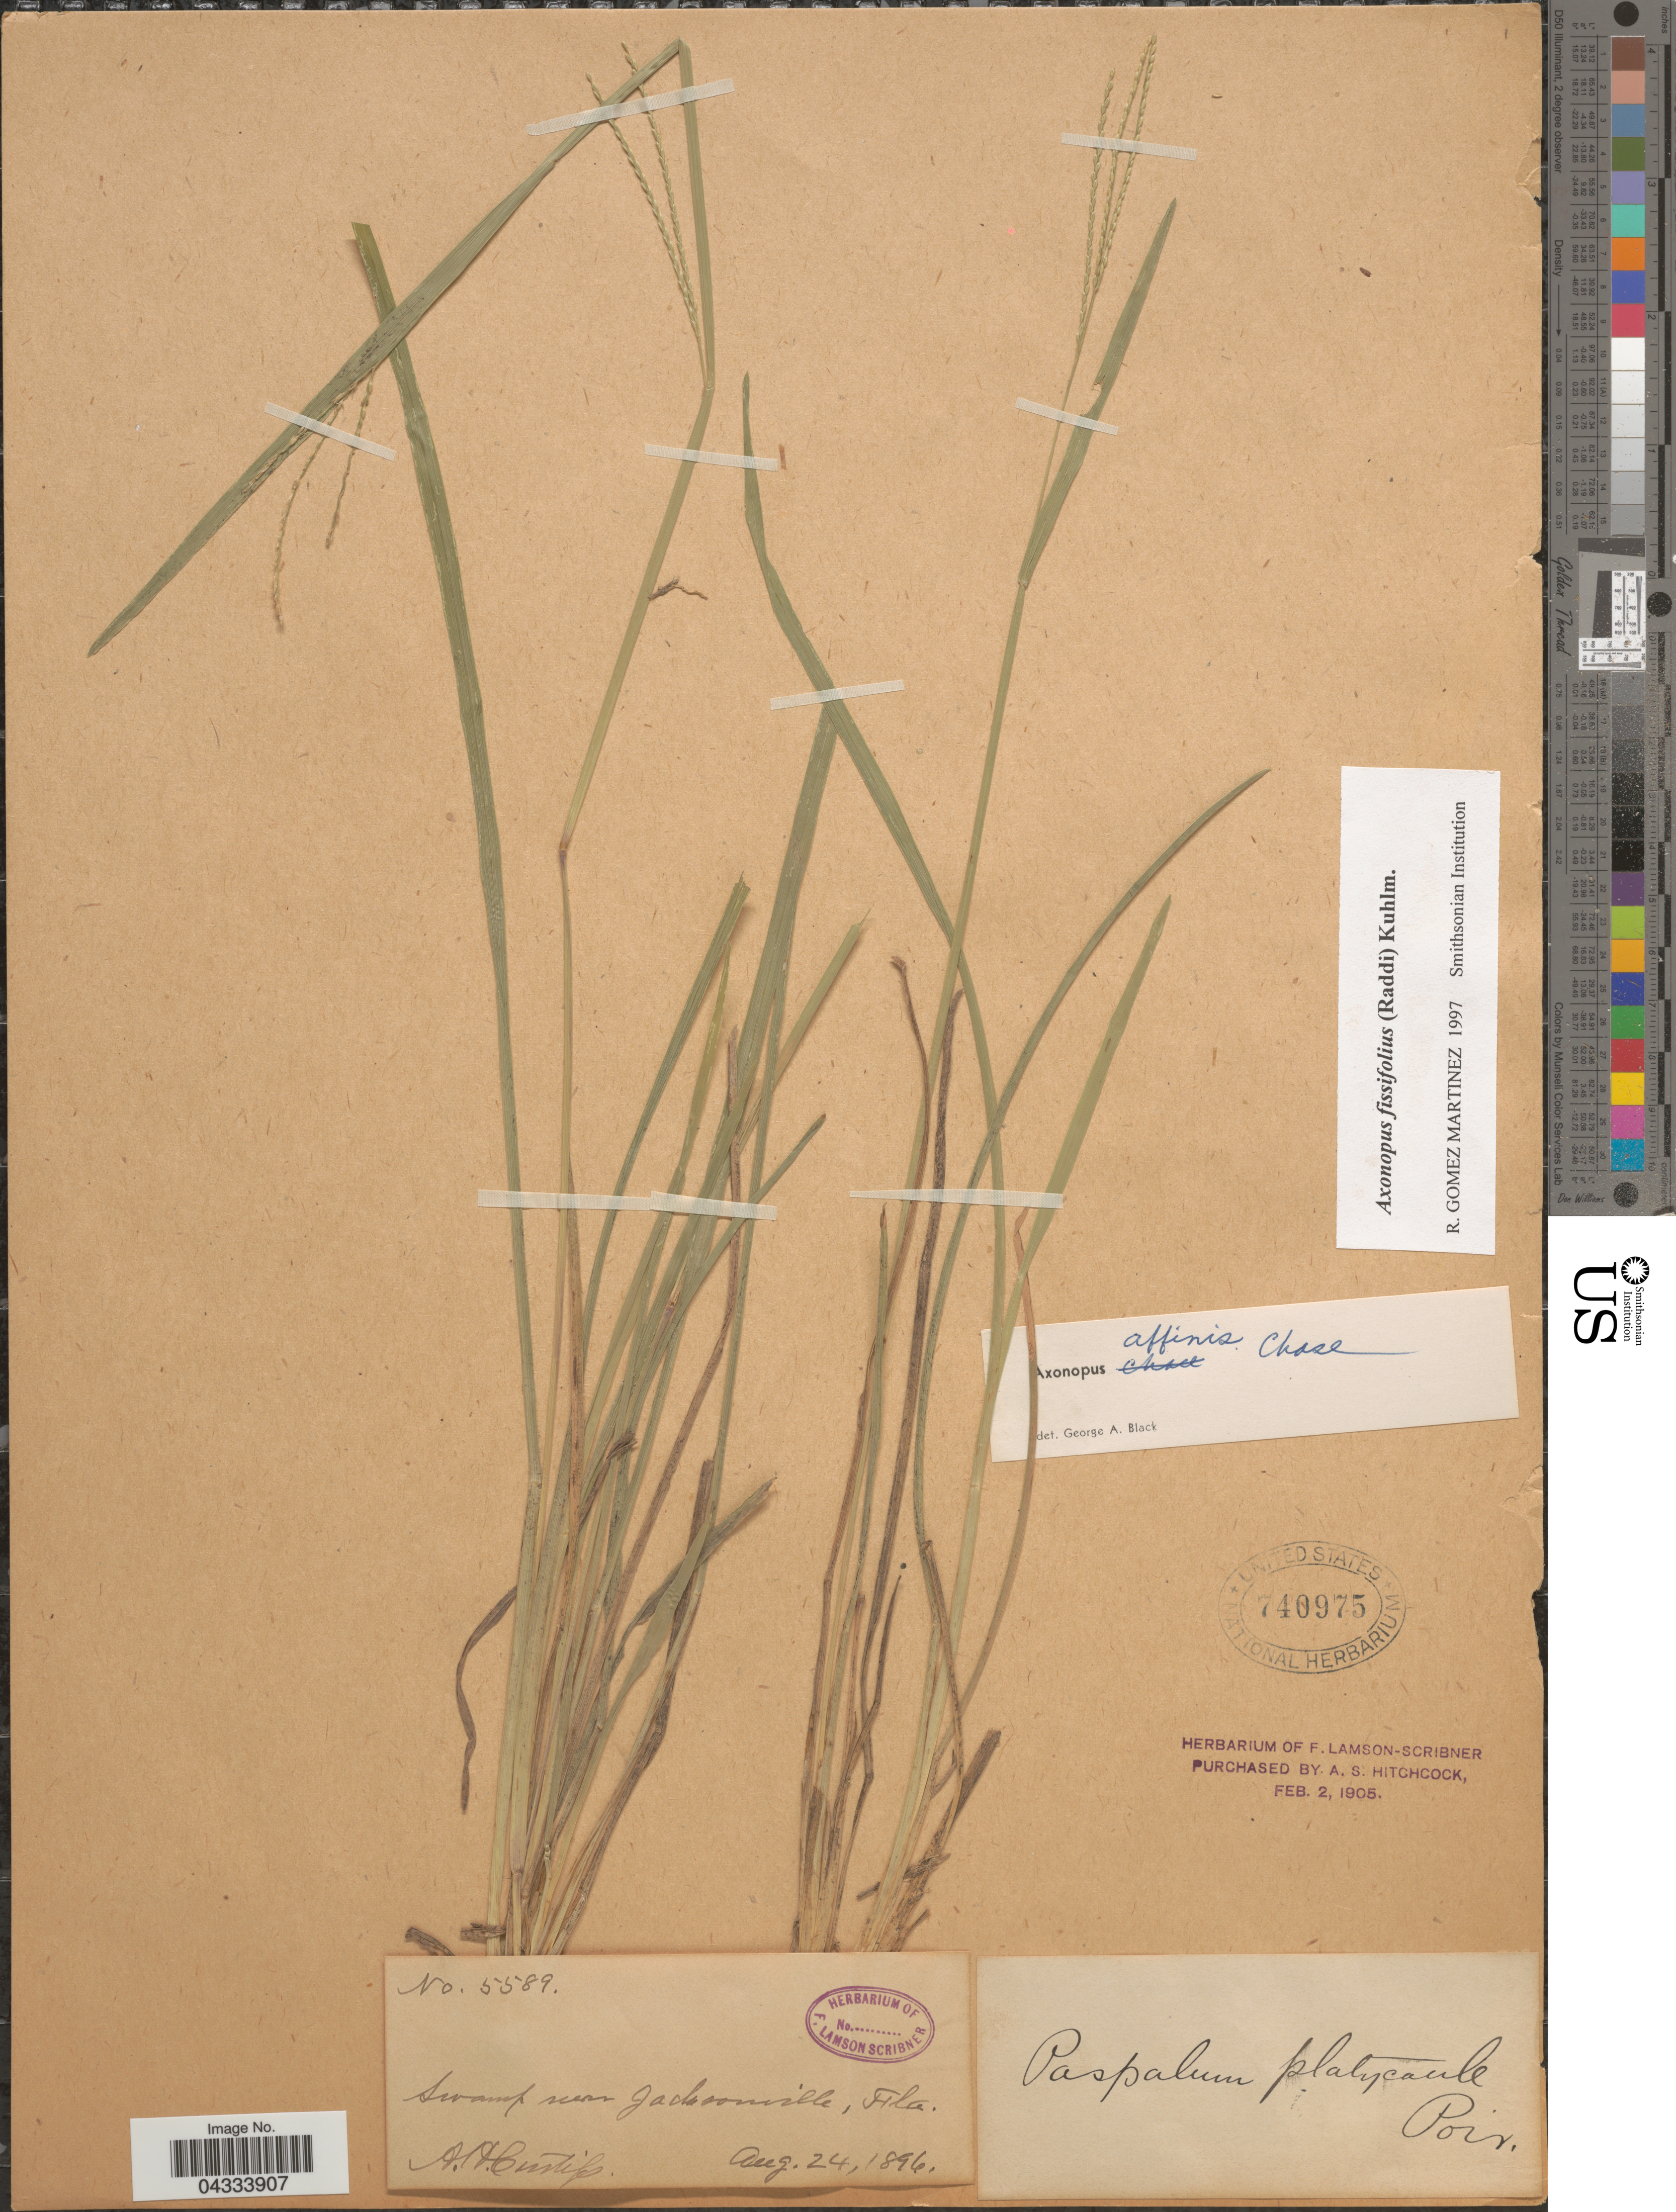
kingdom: Plantae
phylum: Tracheophyta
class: Liliopsida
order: Poales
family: Poaceae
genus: Axonopus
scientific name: Axonopus fissifolius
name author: (Raddi) Kuhlm.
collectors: A. H. Curtiss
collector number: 5589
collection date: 1896-08-24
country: United States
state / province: Florida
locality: Swamp near Jacksonville.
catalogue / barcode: US 740975